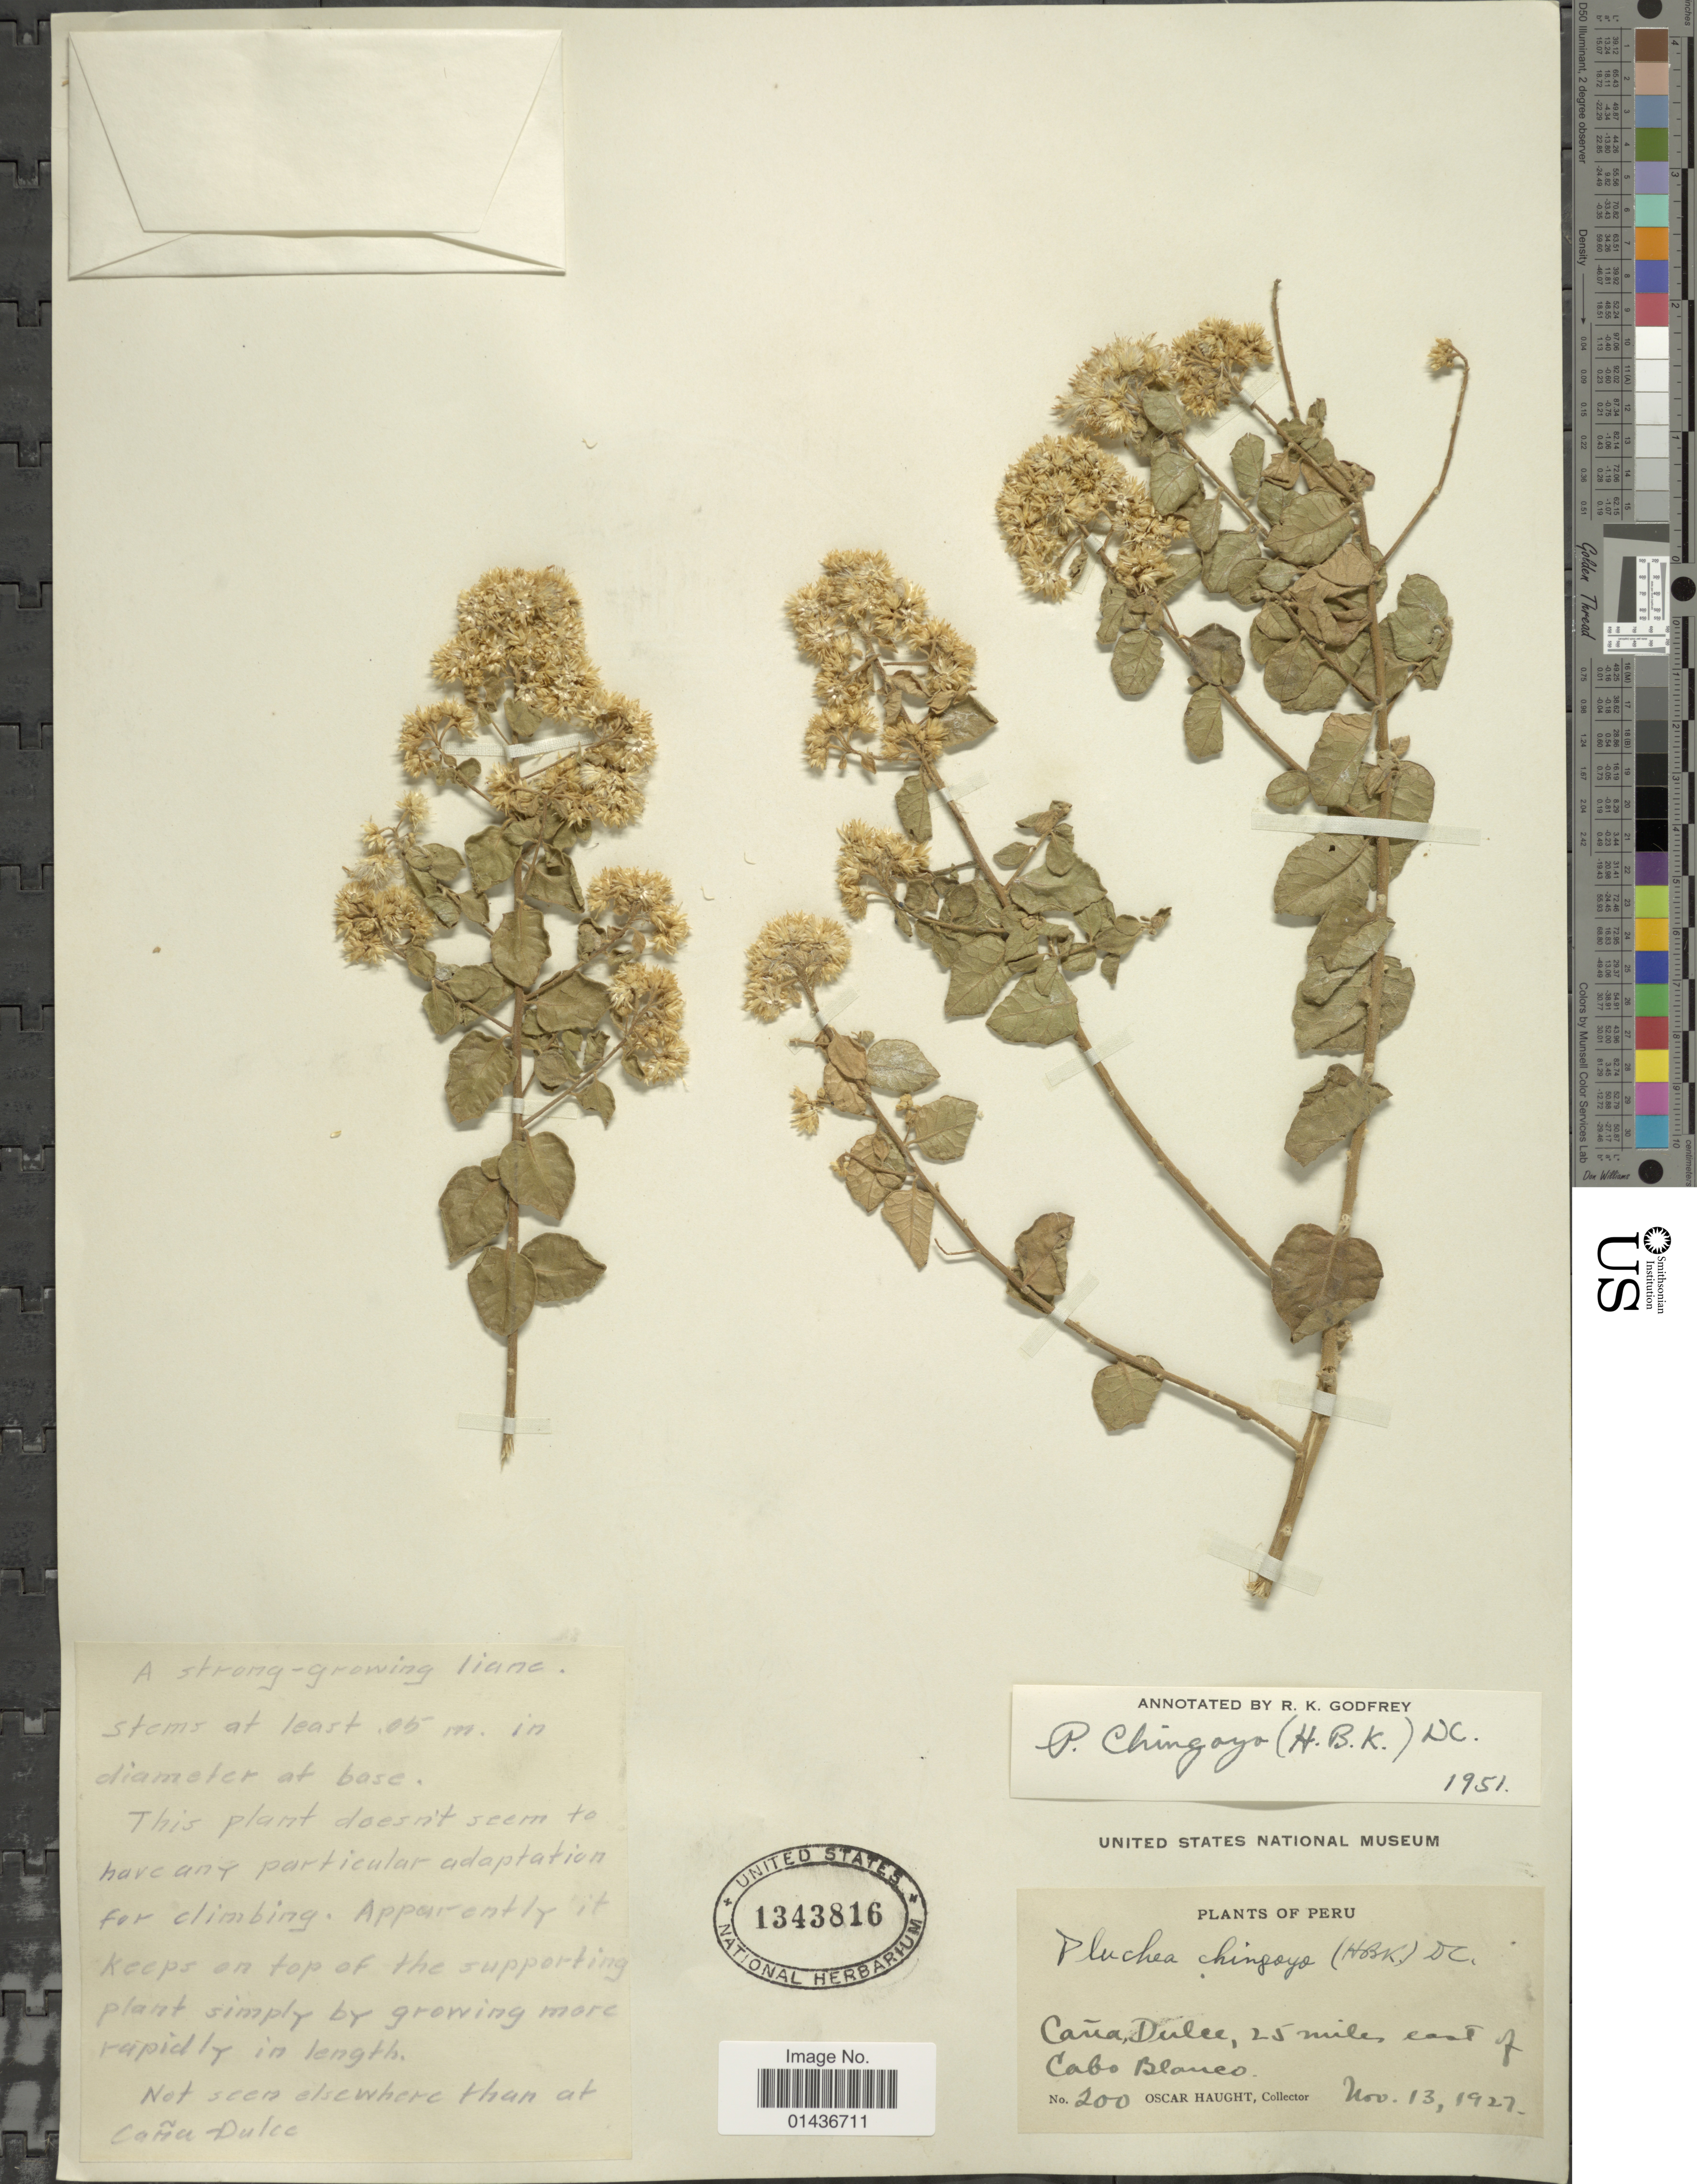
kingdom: Plantae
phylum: Tracheophyta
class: Magnoliopsida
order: Asterales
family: Asteraceae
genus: Pluchea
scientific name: Pluchea chingoyo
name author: DC.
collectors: O. L. Haught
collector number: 200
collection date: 1927-11-13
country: Peru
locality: Cana, Dulce, 25 miles east of Cabo Blanco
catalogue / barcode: US 1343816